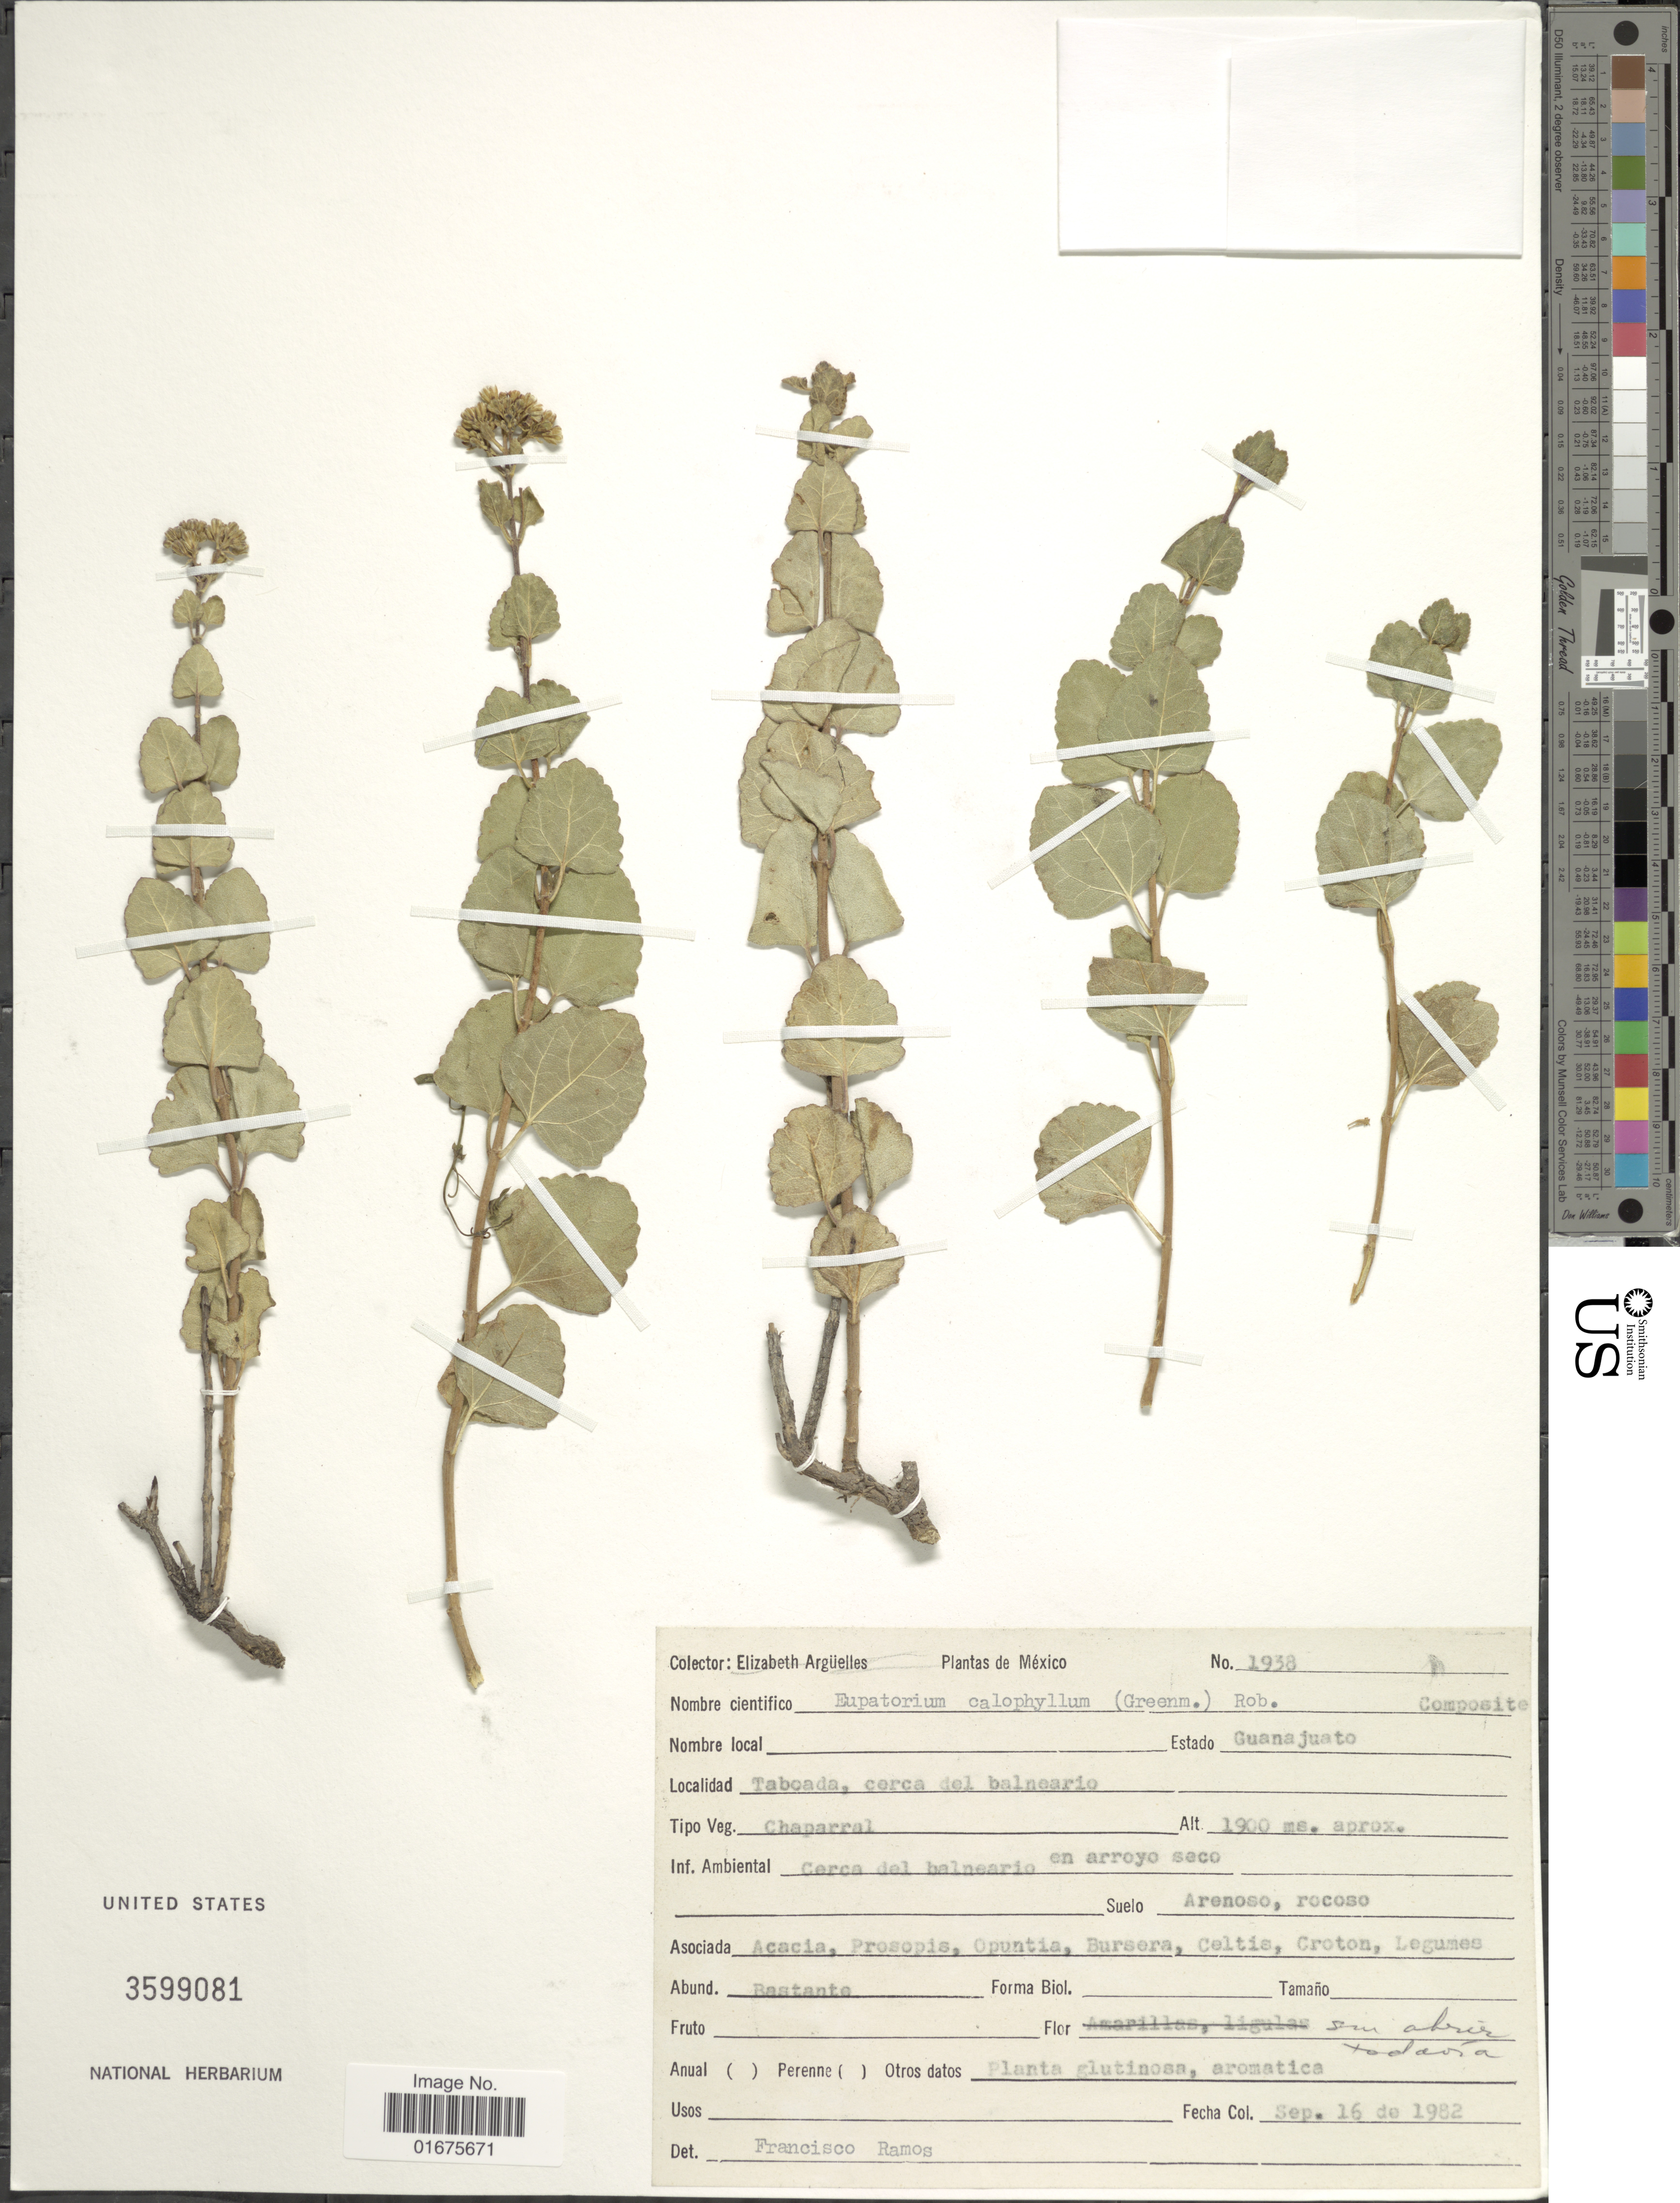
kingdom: Plantae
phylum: Tracheophyta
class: Magnoliopsida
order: Asterales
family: Asteraceae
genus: Ageratina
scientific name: Ageratina calophylla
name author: (B.L. Rob.) R.M. King & H. Rob.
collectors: E. Argüelles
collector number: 1938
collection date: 1982-09-16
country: Mexico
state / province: Guanajuato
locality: Taboada, cercadel balneario en arroyo seco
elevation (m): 1900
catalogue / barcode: US 3599081